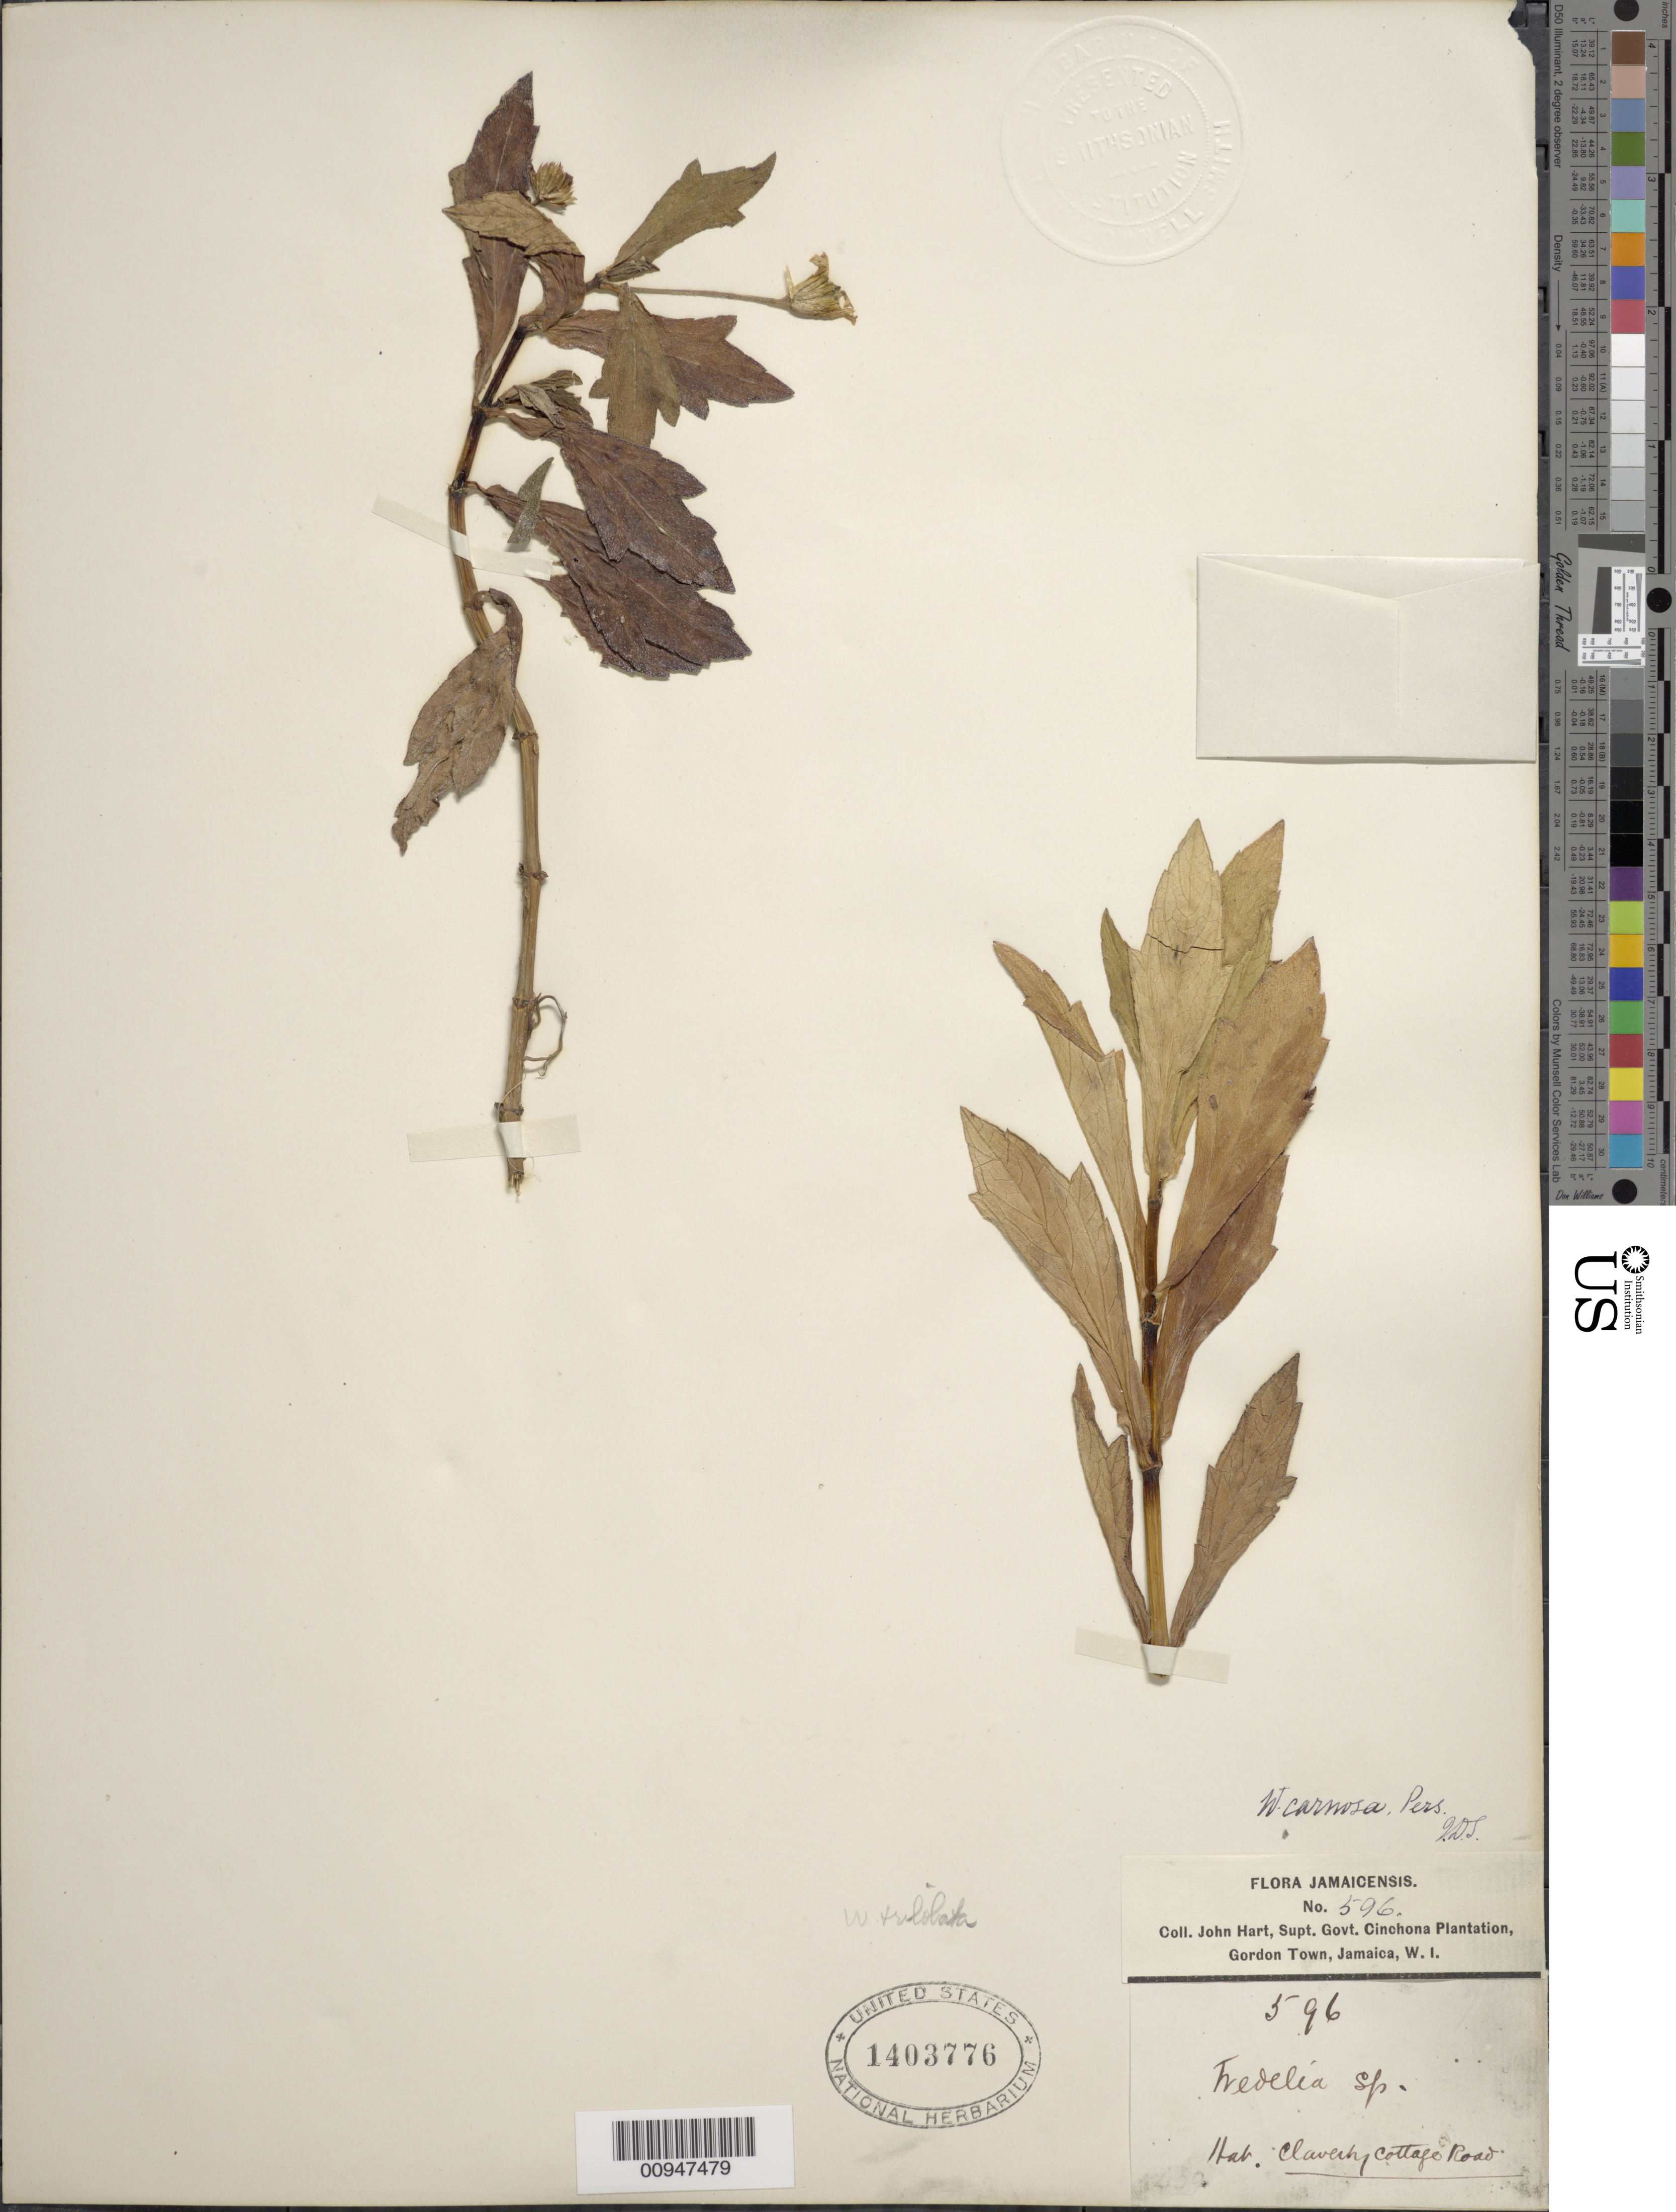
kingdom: Plantae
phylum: Tracheophyta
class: Magnoliopsida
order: Asterales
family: Asteraceae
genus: Sphagneticola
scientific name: Sphagneticola trilobata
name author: (L.) Pruski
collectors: J. Hart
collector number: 596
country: Jamaica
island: Jamaica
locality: Gordon Town, Supt. Govt. Cinchona Plantation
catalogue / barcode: US 1403776